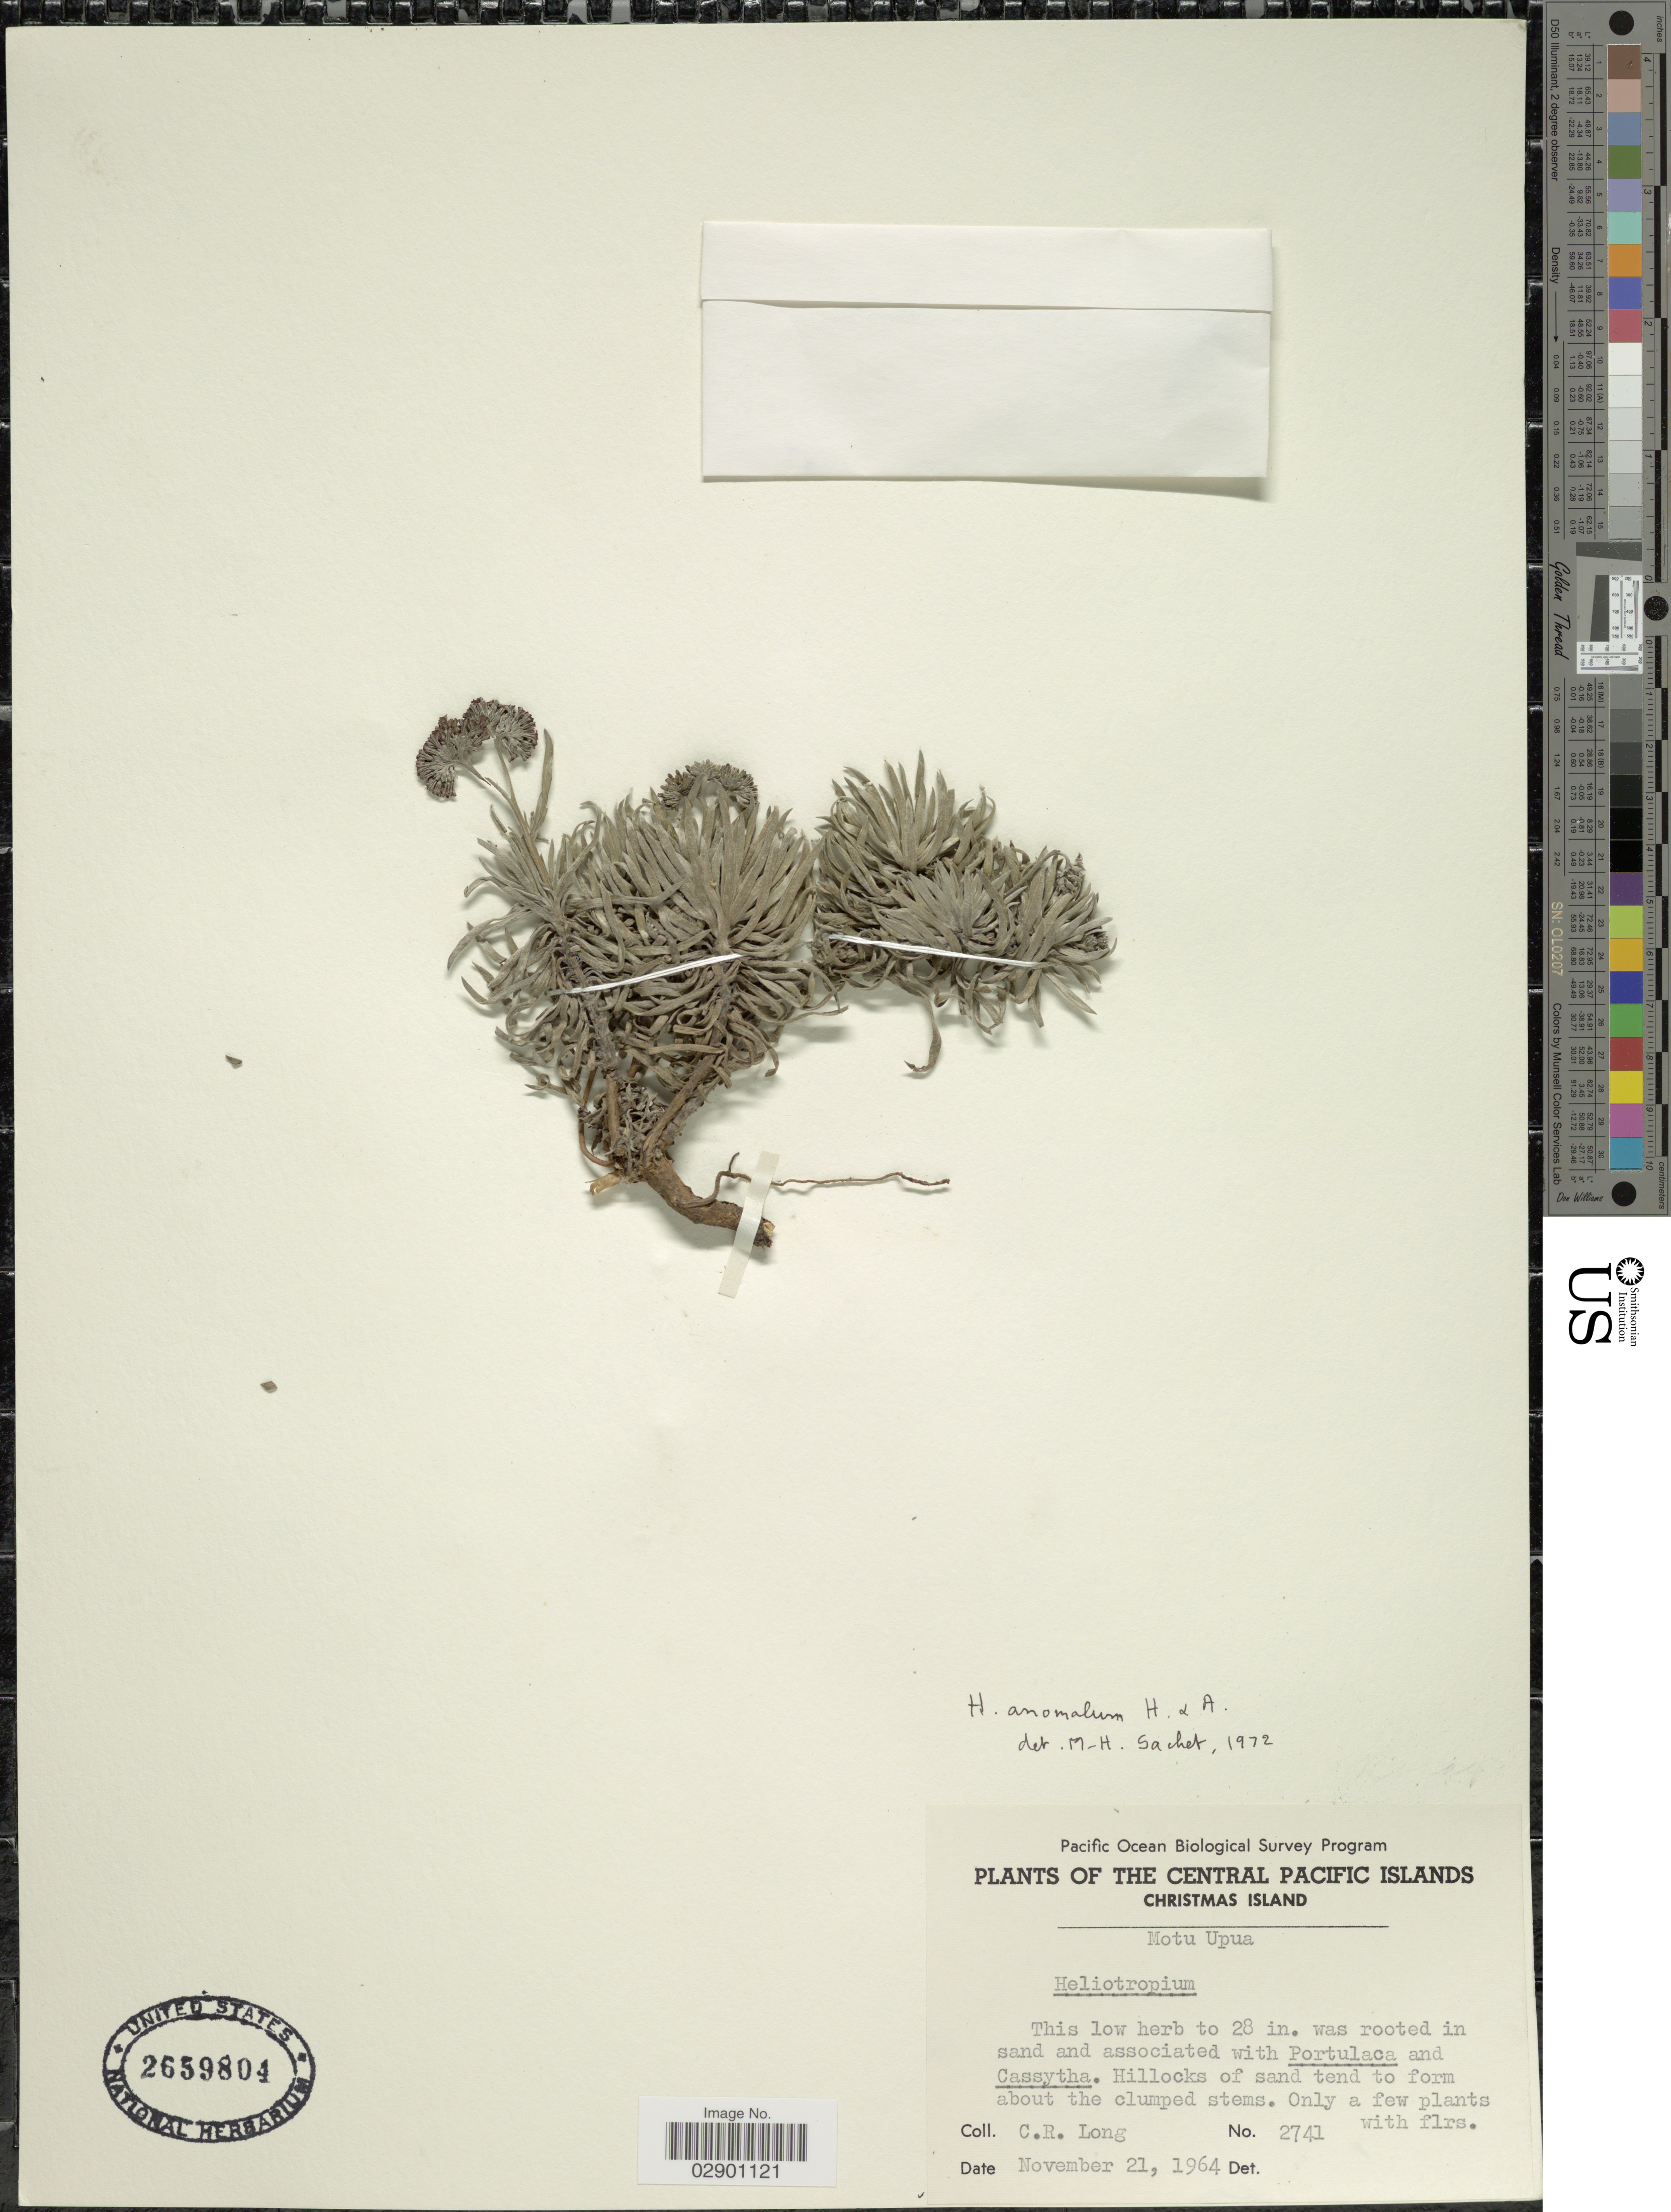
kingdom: Plantae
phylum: Tracheophyta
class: Magnoliopsida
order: Boraginales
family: Heliotropiaceae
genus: Heliotropium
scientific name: Heliotropium anomalum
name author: Hook. & Arn.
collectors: C. R. Long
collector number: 2741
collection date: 1964-11-21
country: Kiribati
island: Kiritimati [Christmas] Atoll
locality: The Central Pacific Islands. Christmas Island. Motu Upua.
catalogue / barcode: US 2659804